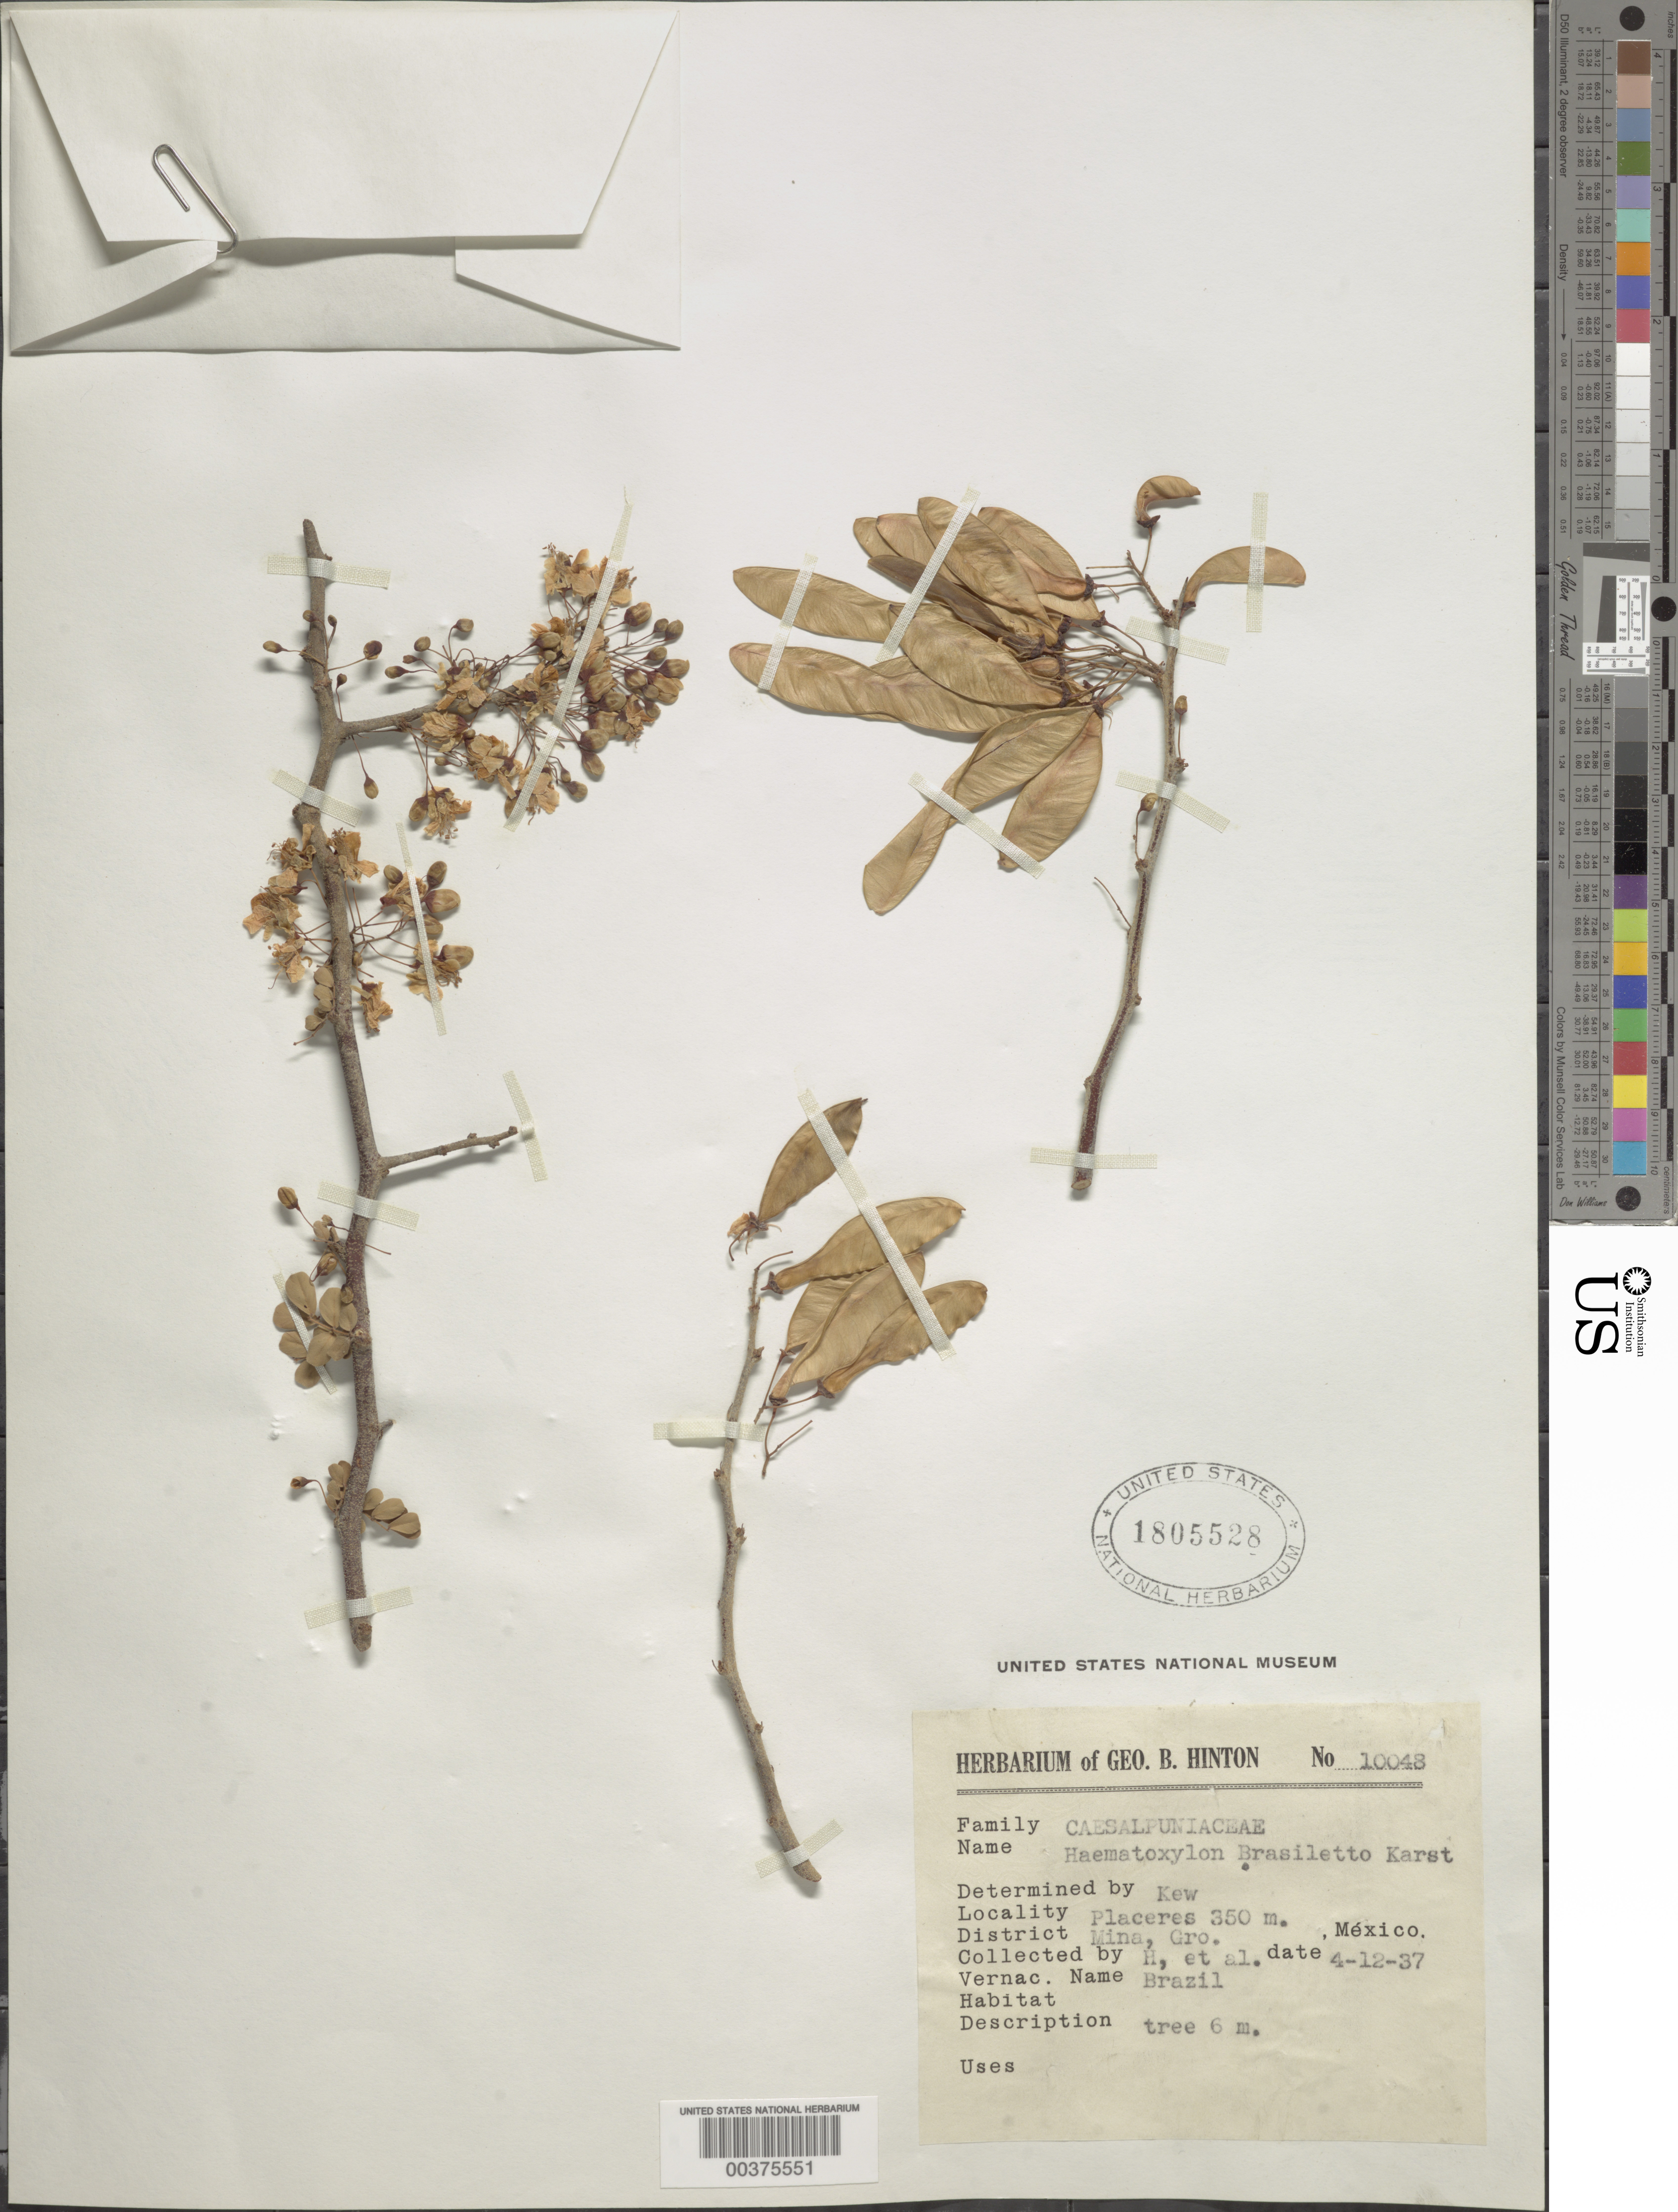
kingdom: Plantae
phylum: Tracheophyta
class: Magnoliopsida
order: Fabales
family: Fabaceae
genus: Haematoxylum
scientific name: Haematoxylum brasiletto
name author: H. Karst.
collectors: G. B. Hinton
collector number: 10048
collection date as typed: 04 Dec 1937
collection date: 1937-12-04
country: Mexico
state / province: Guerrero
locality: Placeres, Mina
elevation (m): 350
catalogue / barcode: US 1805528